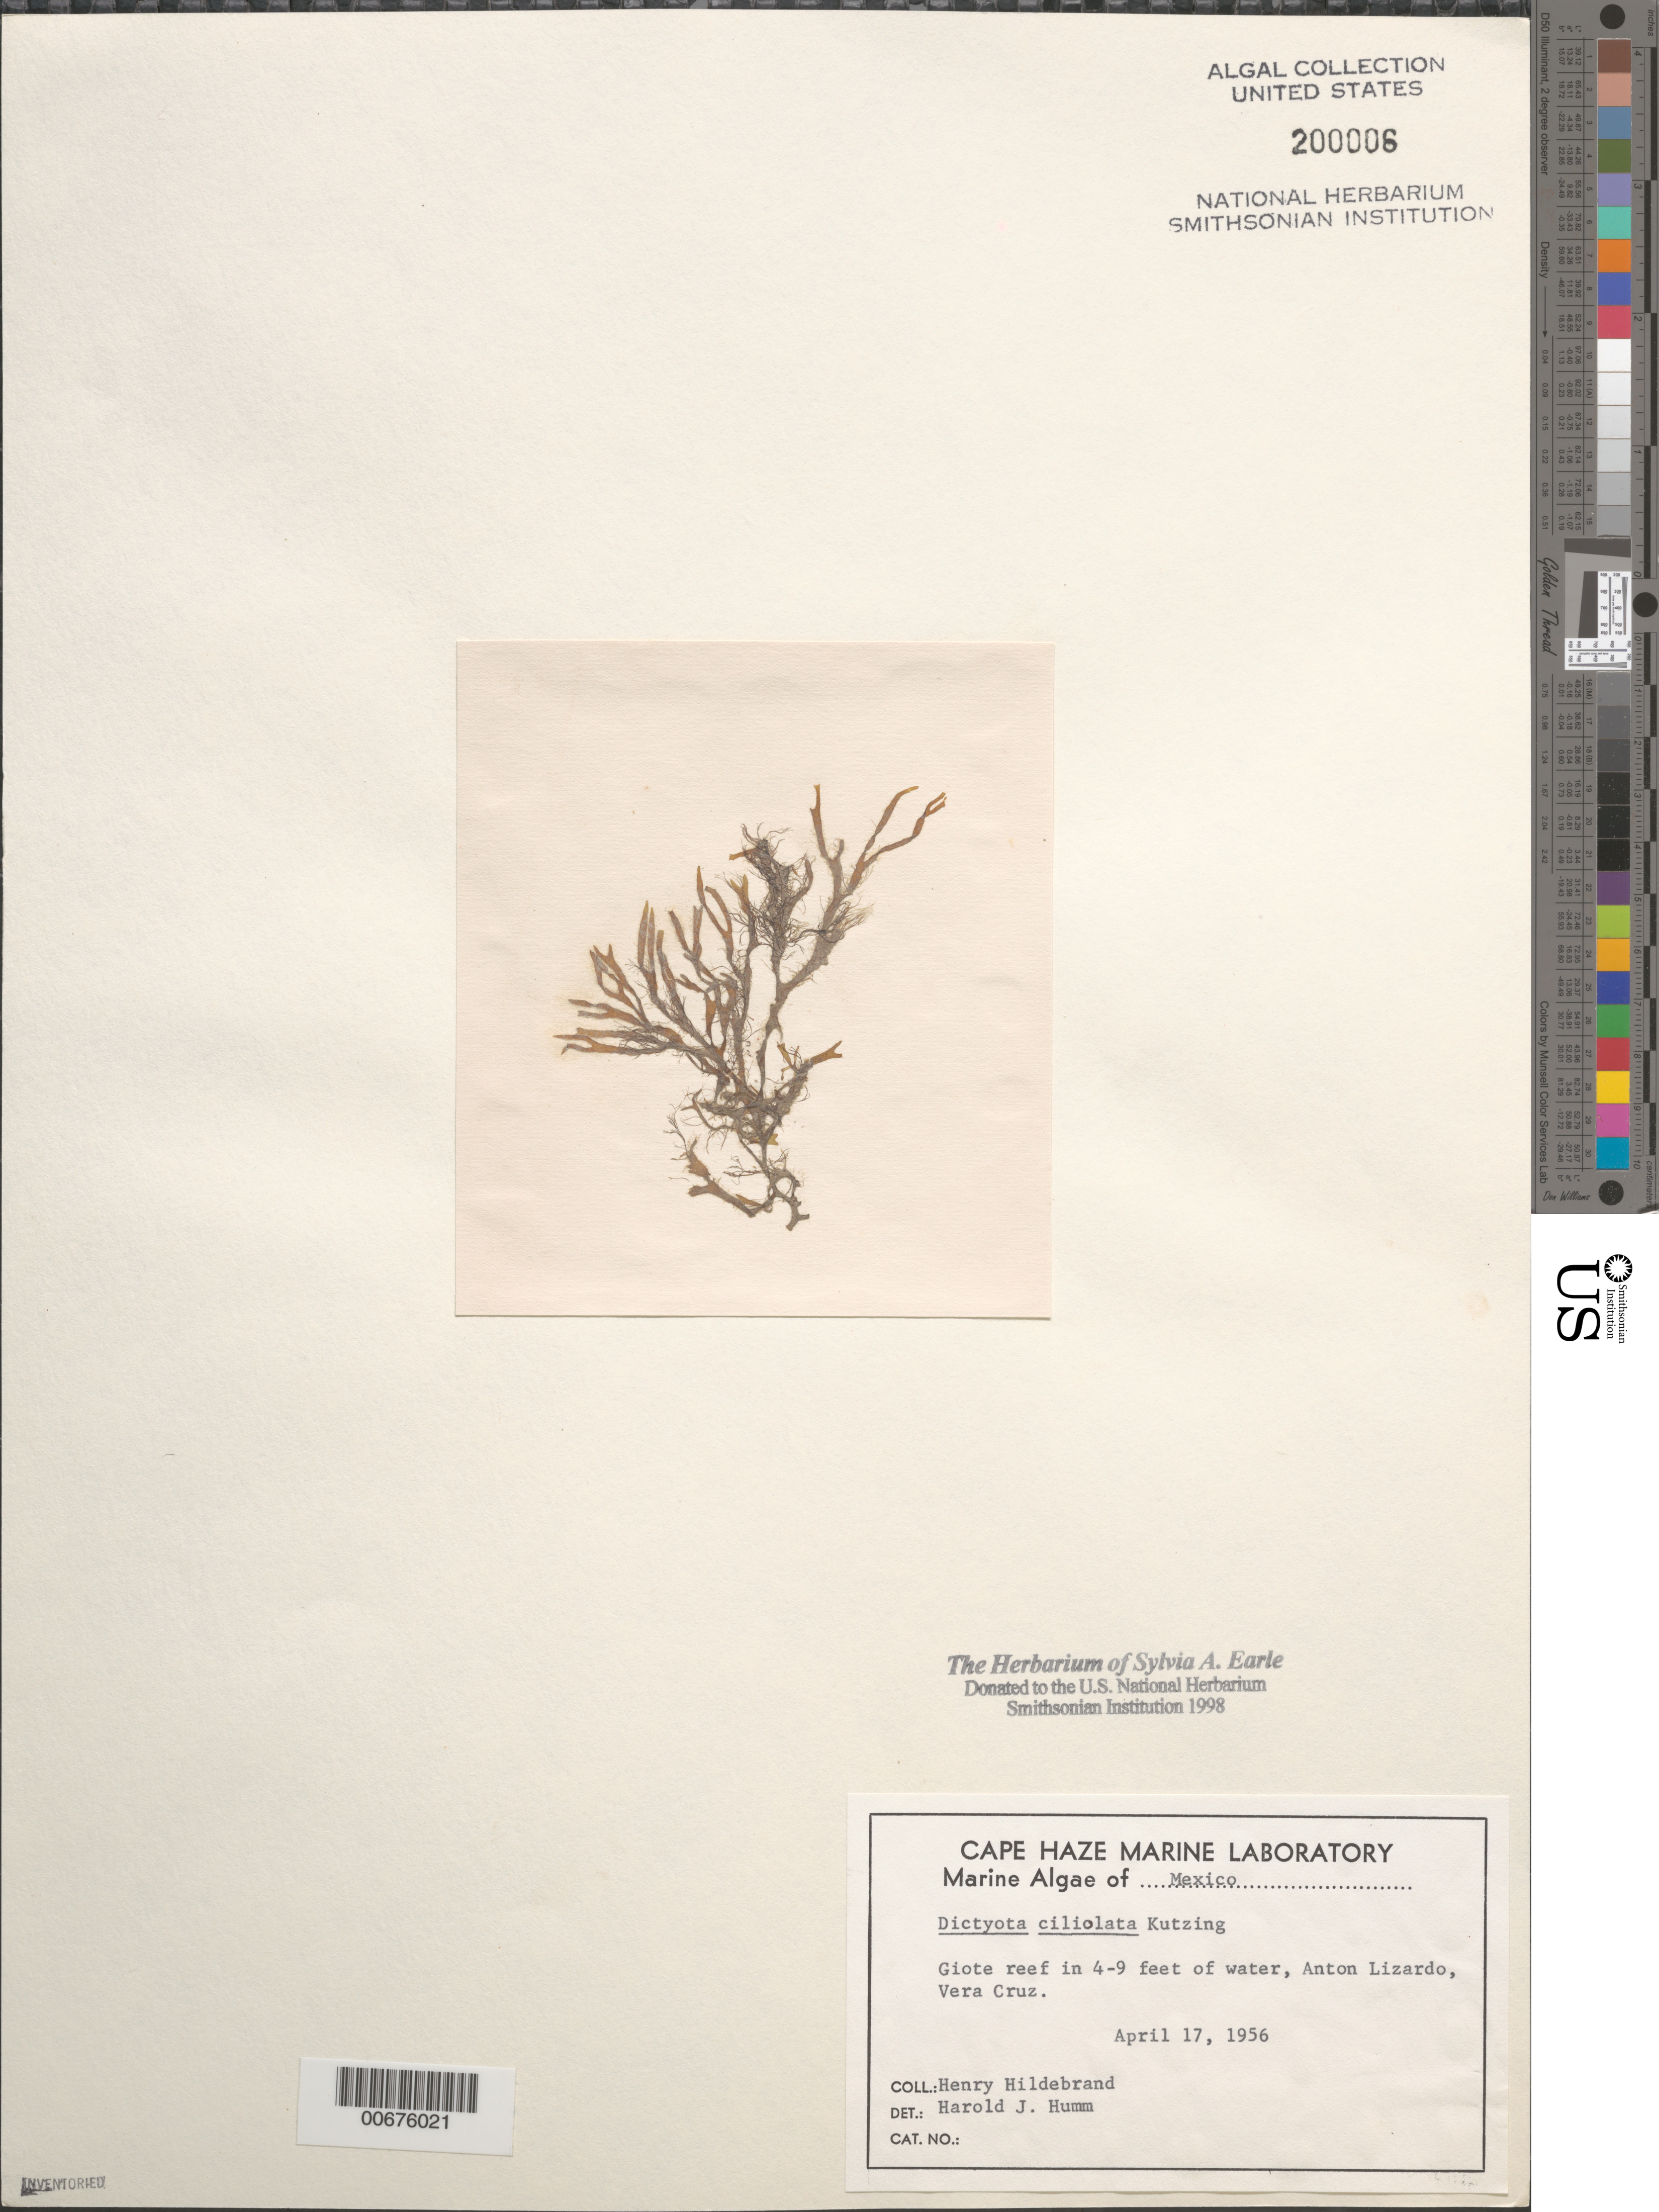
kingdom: Chromista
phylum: Ochrophyta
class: Phaeophyceae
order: Dictyotales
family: Dictyotaceae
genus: Dictyota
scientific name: Dictyota ciliolata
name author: Sond. ex Kütz.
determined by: Humm, Harold J.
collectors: H. Hildebrand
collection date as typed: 17 Apr 1956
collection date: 1956-04-17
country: Mexico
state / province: Veracruz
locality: Reef Bianca Anton Lizardo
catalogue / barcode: US 200006